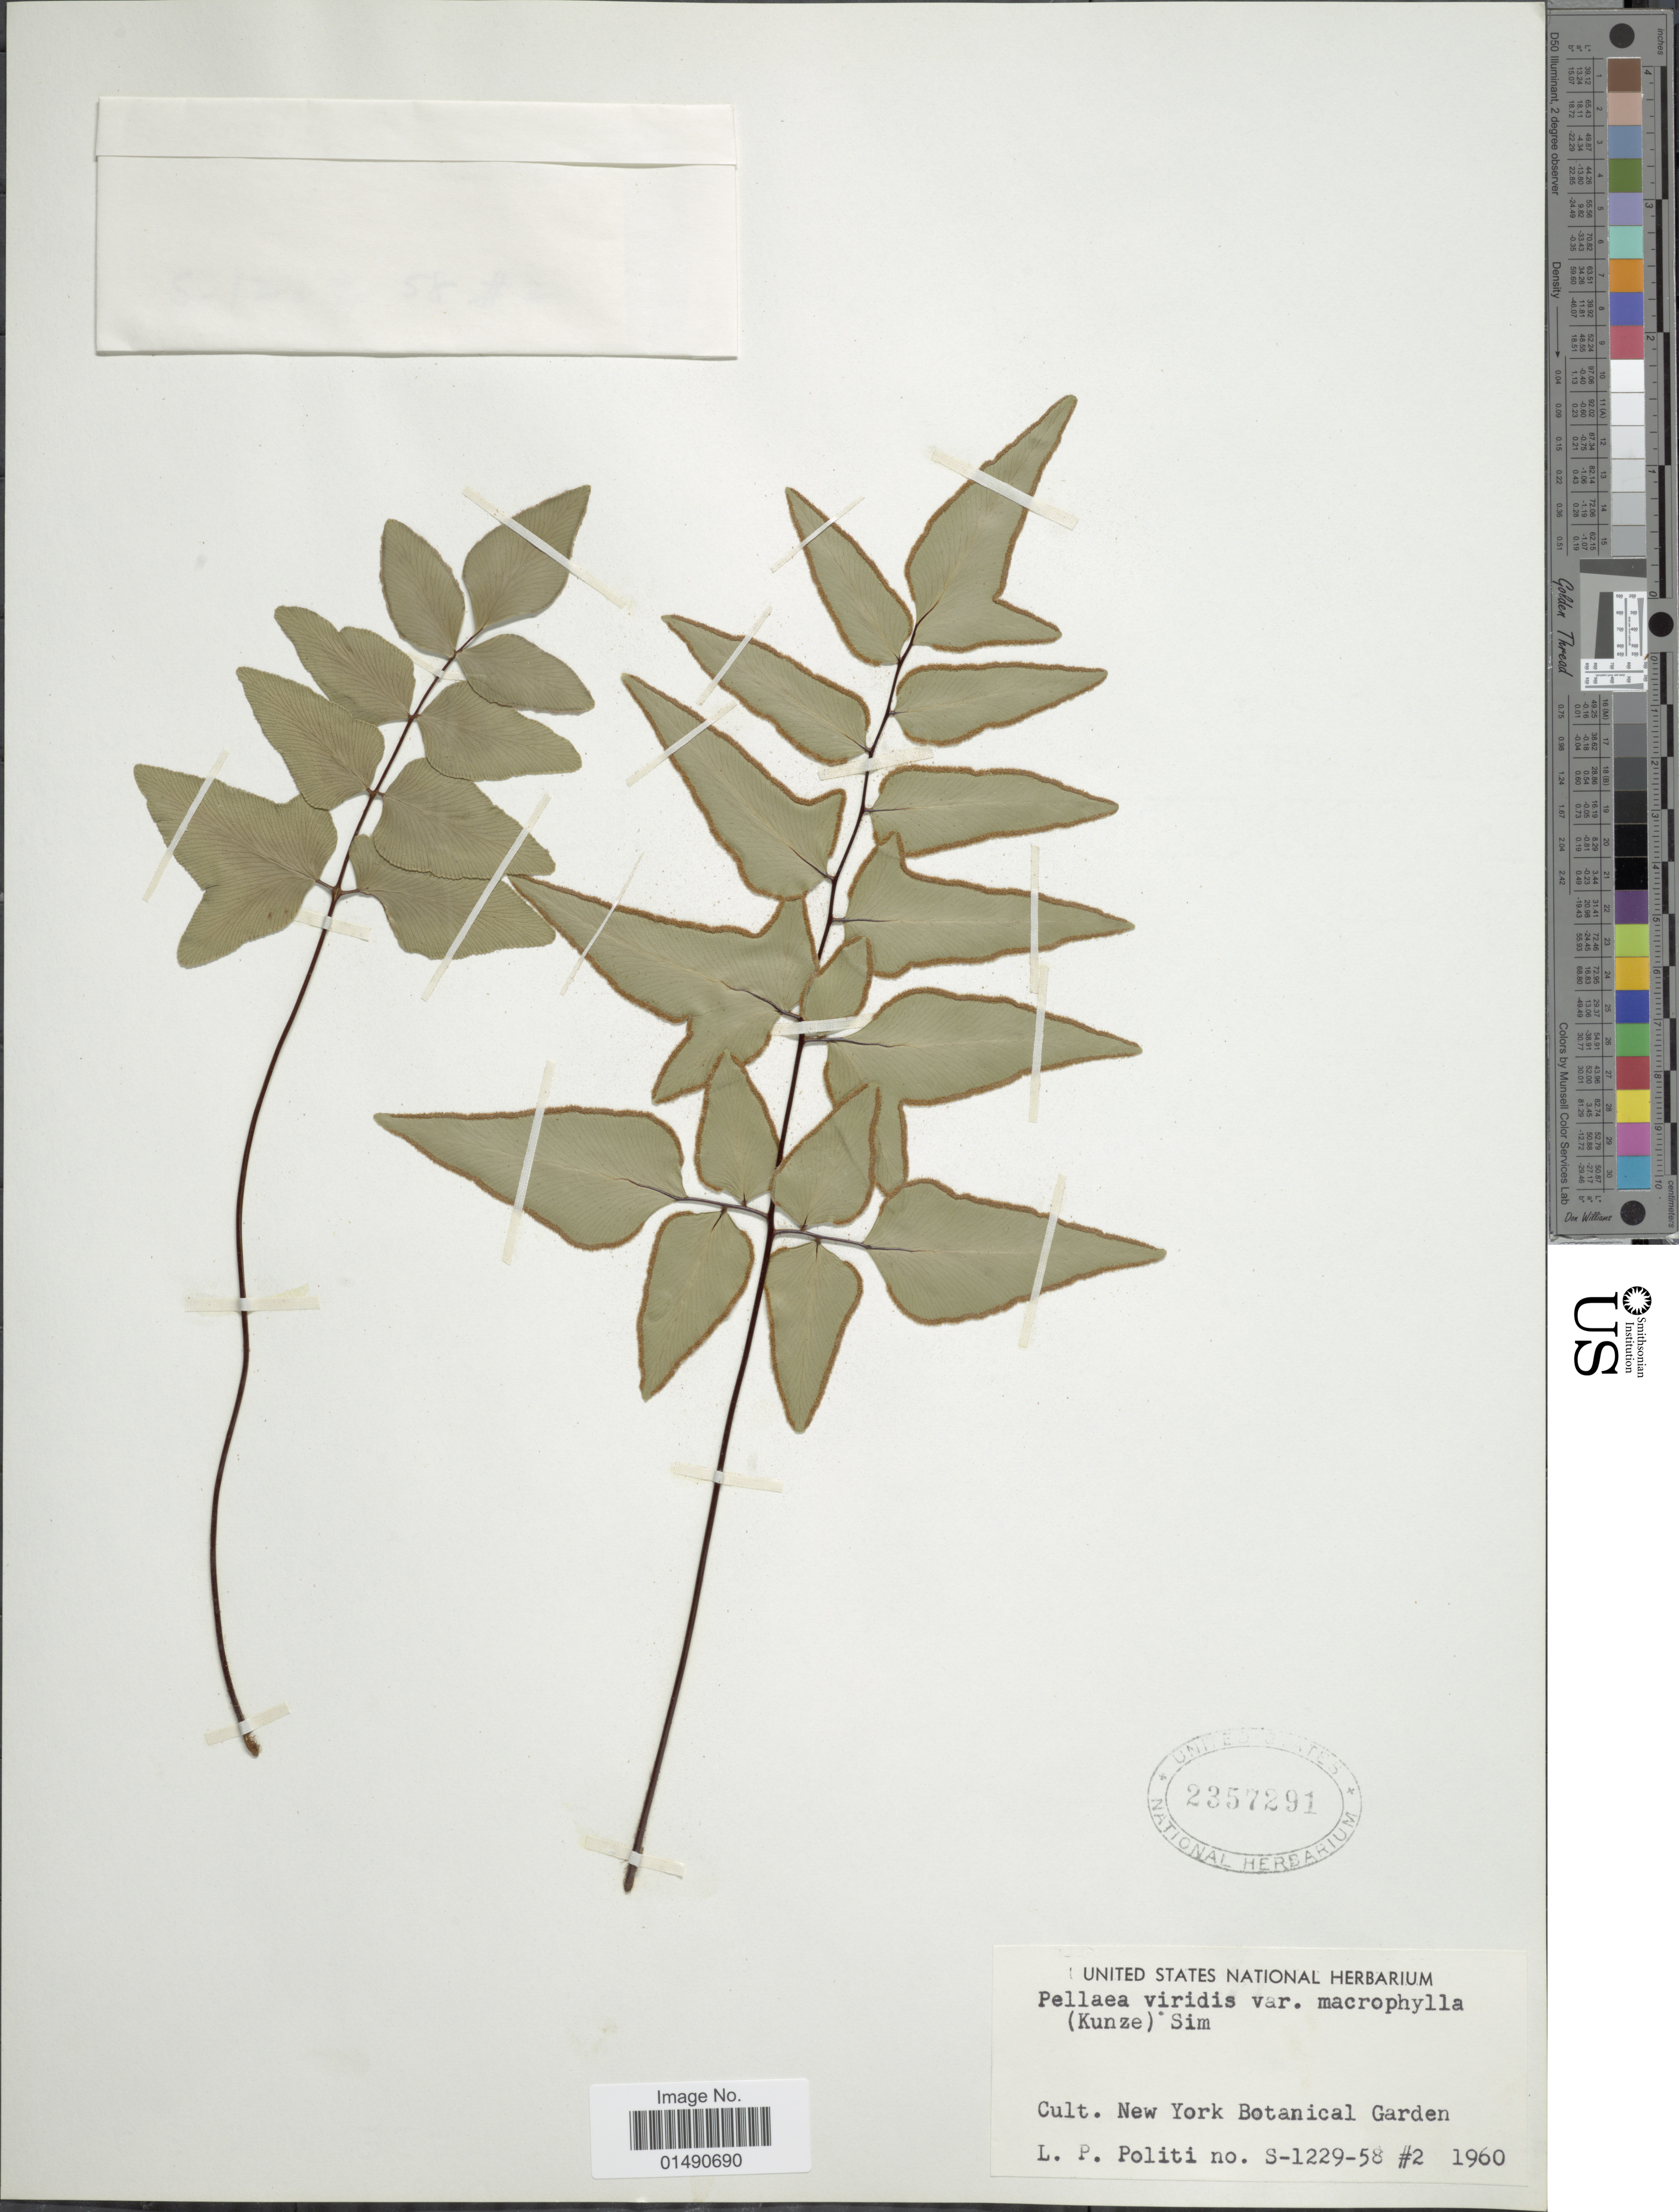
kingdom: Plantae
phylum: Tracheophyta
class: Polypodiopsida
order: Polypodiales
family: Pteridaceae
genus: Pellaea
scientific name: Pellaea viridis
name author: (Forssk.) Prantl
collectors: L. Politi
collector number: S-1229-58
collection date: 1960-02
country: United States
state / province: New York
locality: New York Botanical Garden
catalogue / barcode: US 2357291